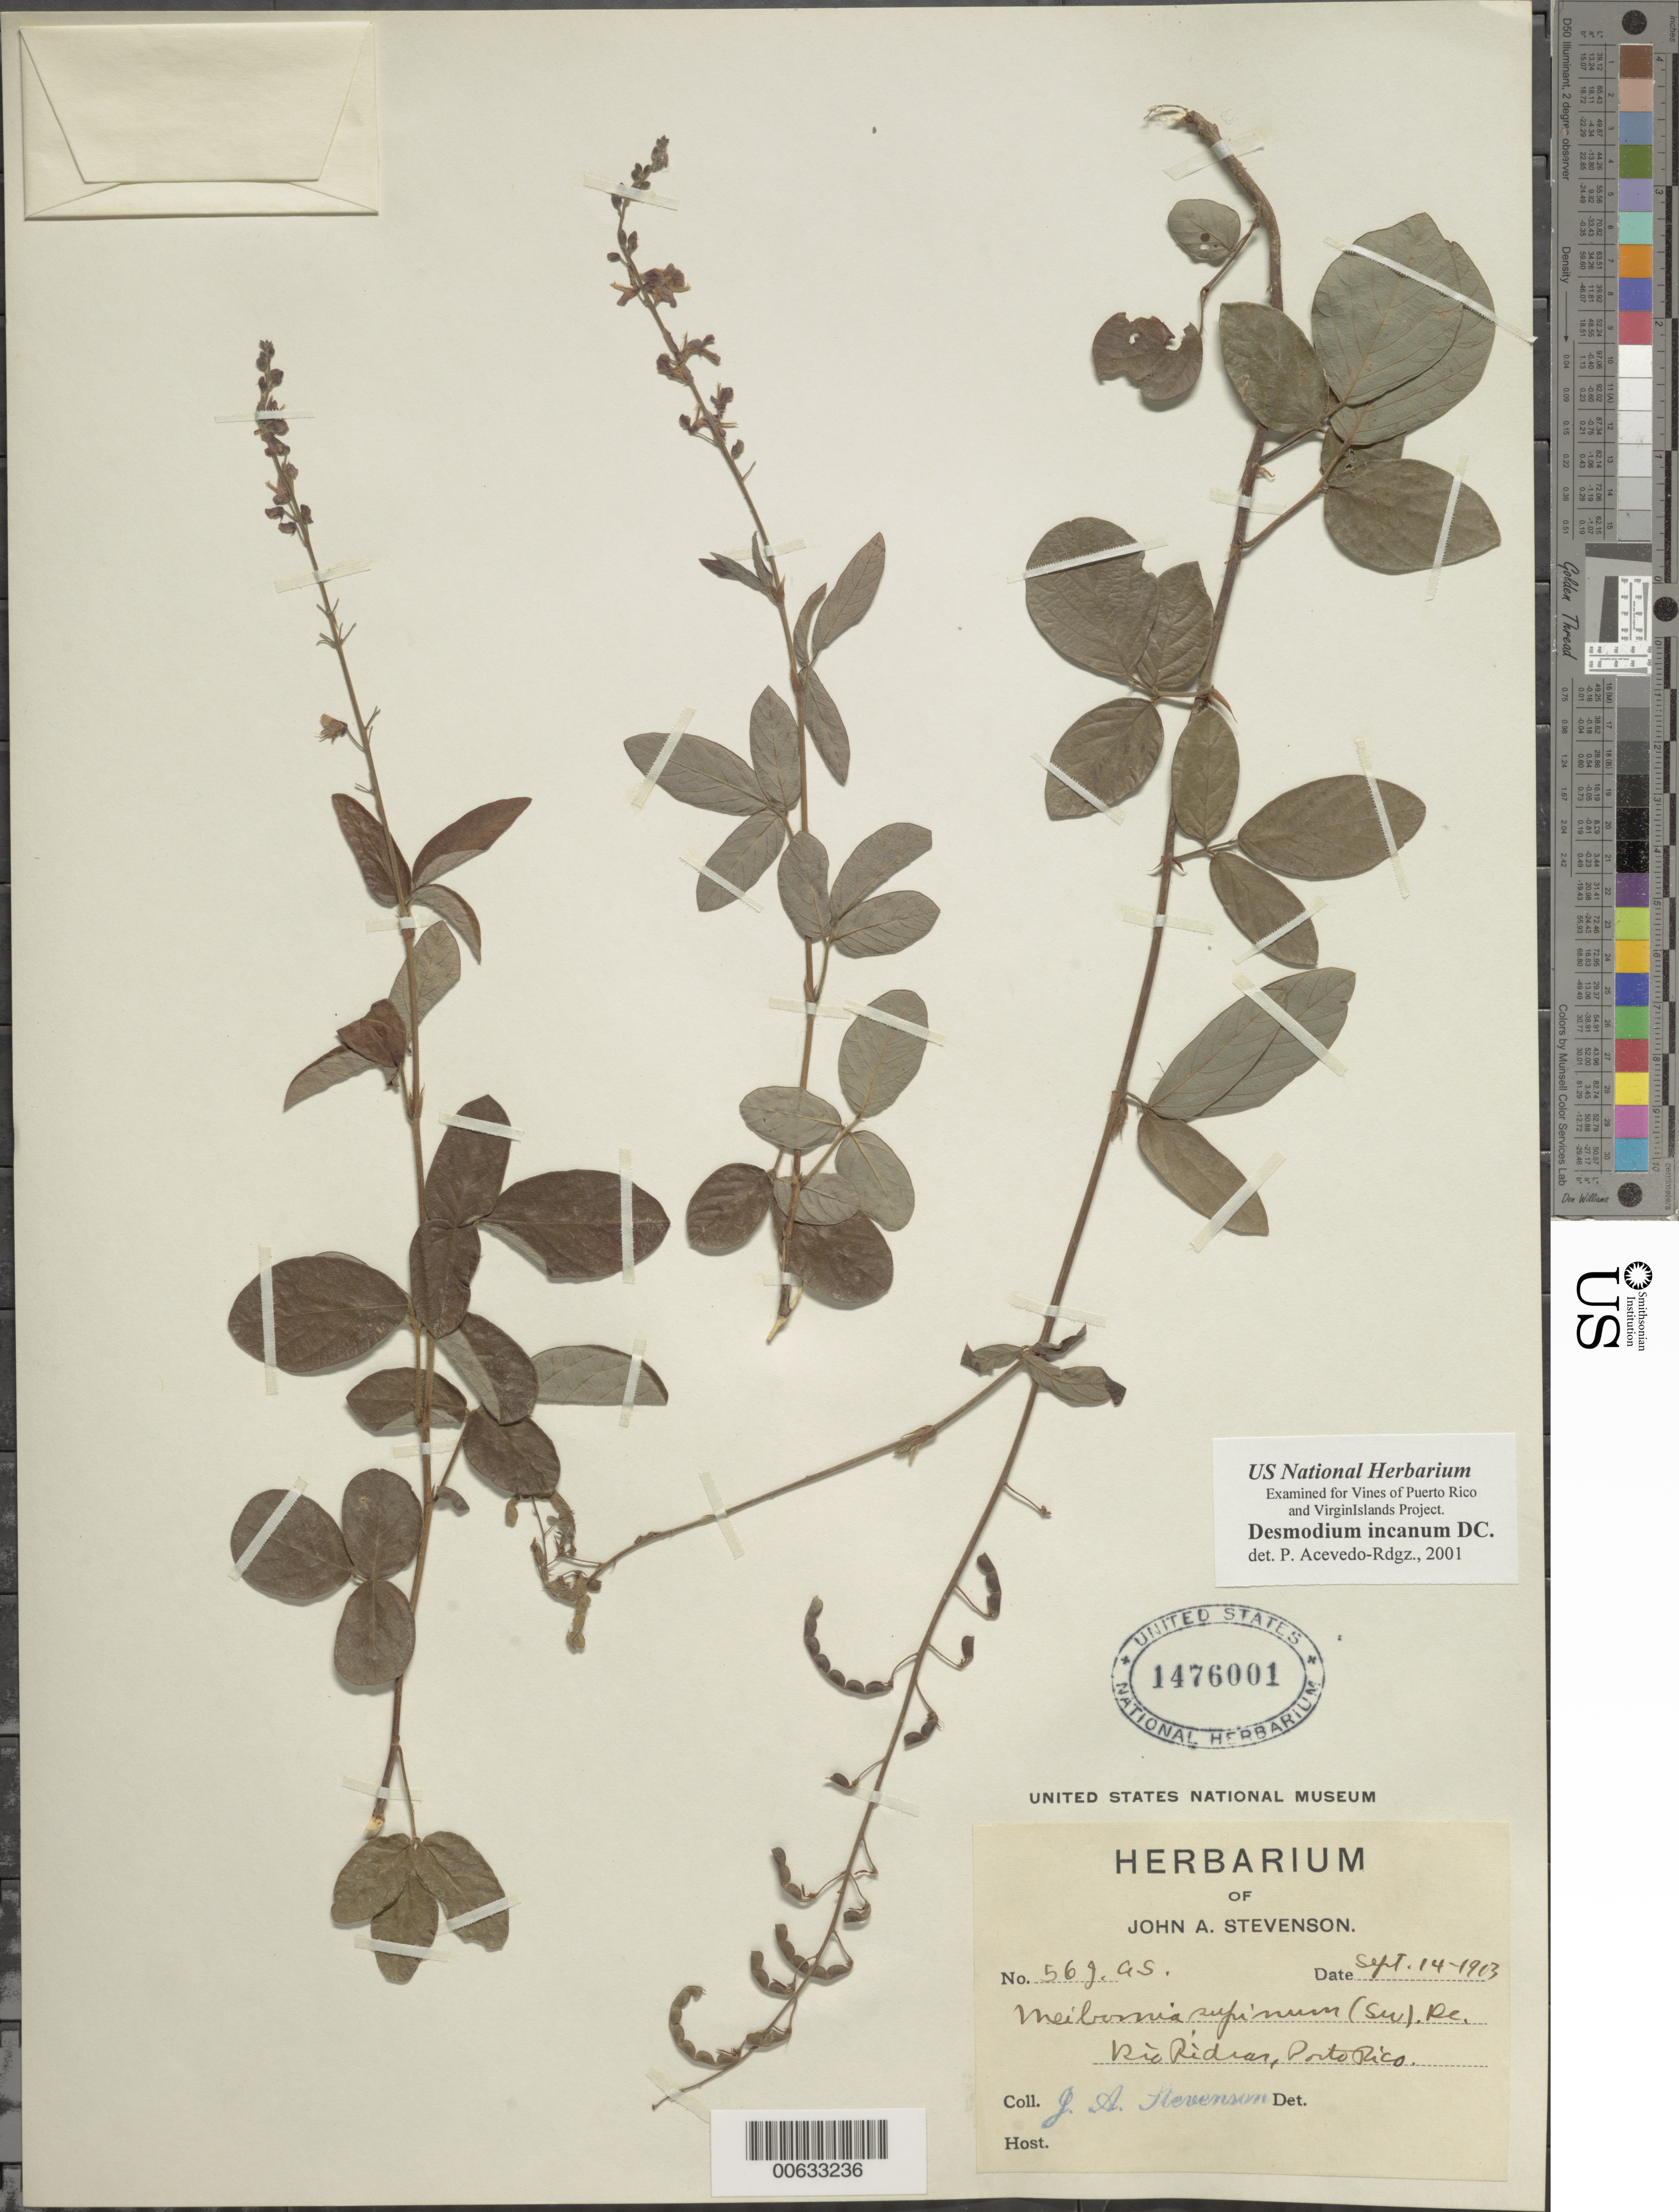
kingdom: Plantae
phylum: Tracheophyta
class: Magnoliopsida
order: Fabales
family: Fabaceae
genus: Desmodium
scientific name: Desmodium incanum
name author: (Sw.) DC.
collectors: J. A. Stevenson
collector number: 569as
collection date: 1903-09-14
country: Puerto Rico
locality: Rio Ridras, Porto Rico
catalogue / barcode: US 1476001